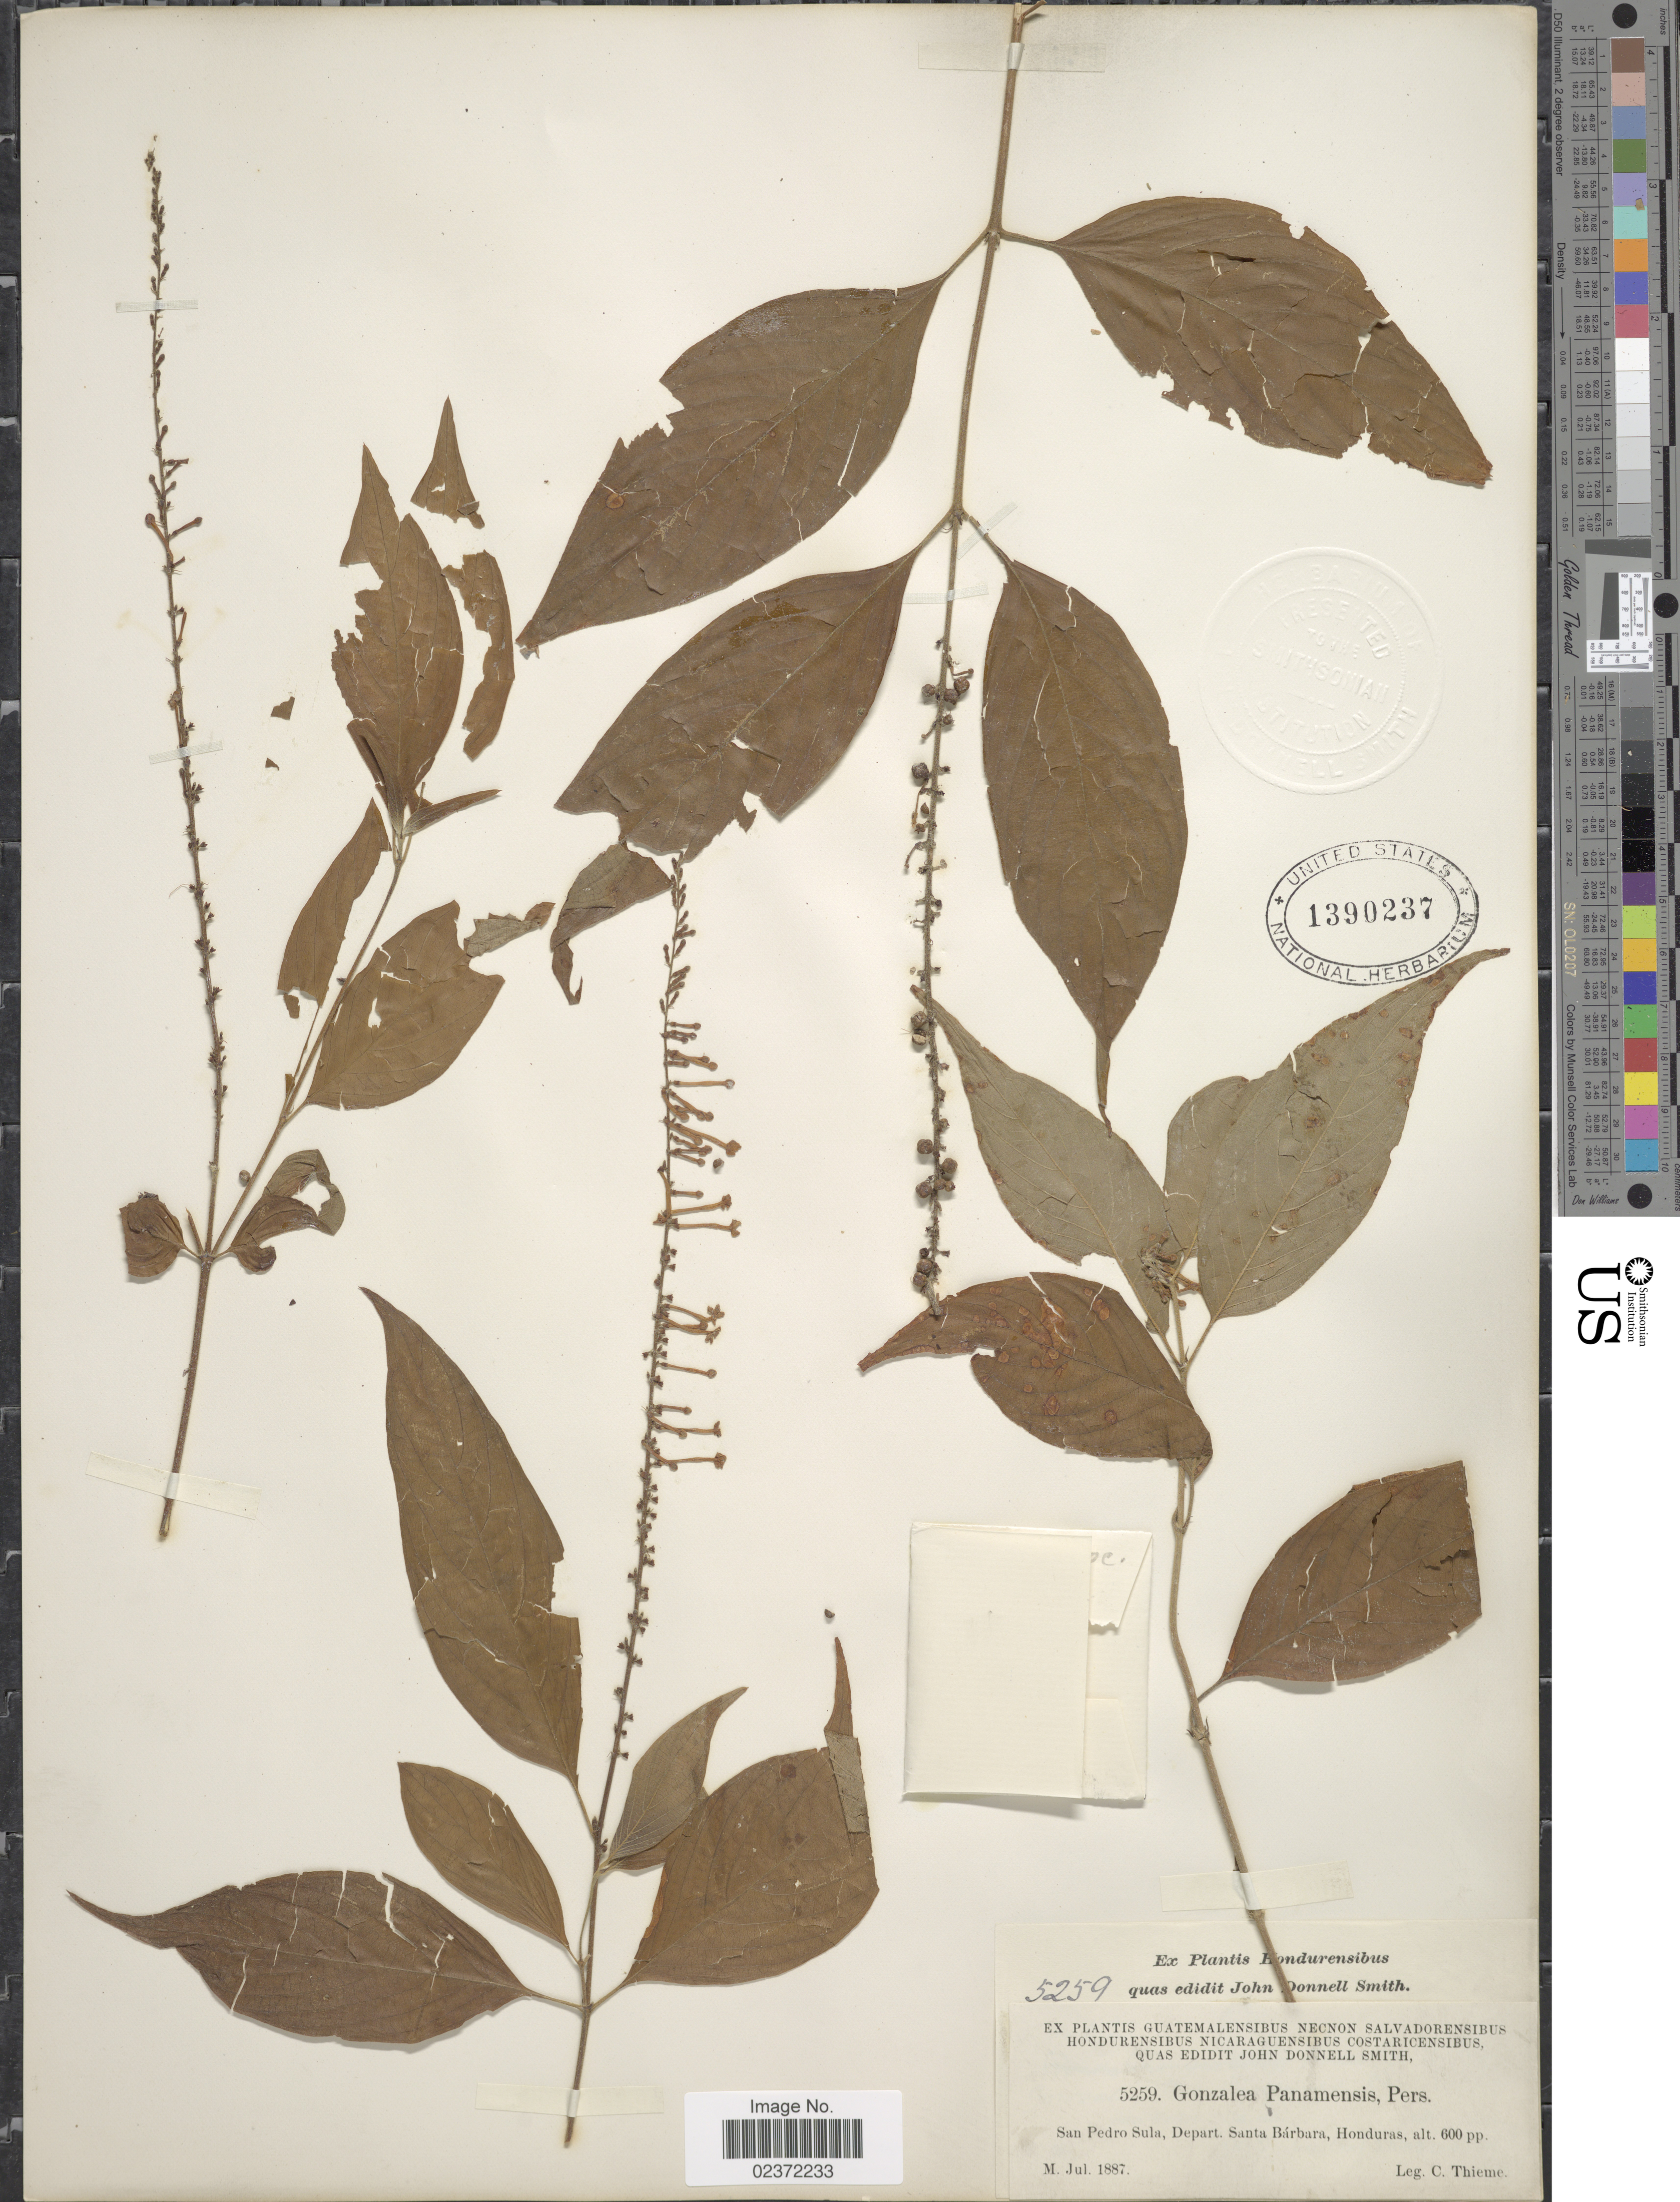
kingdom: Plantae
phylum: Tracheophyta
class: Magnoliopsida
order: Gentianales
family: Rubiaceae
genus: Gonzalagunia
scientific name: Gonzalagunia panamensis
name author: (Cav.) K. Schum.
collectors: C. Thieme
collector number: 5259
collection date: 1887-07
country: Honduras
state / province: Santa Bárbara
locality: San Pedro Sula, Depart. Santa Bárbara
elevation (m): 183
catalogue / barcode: US 1390237